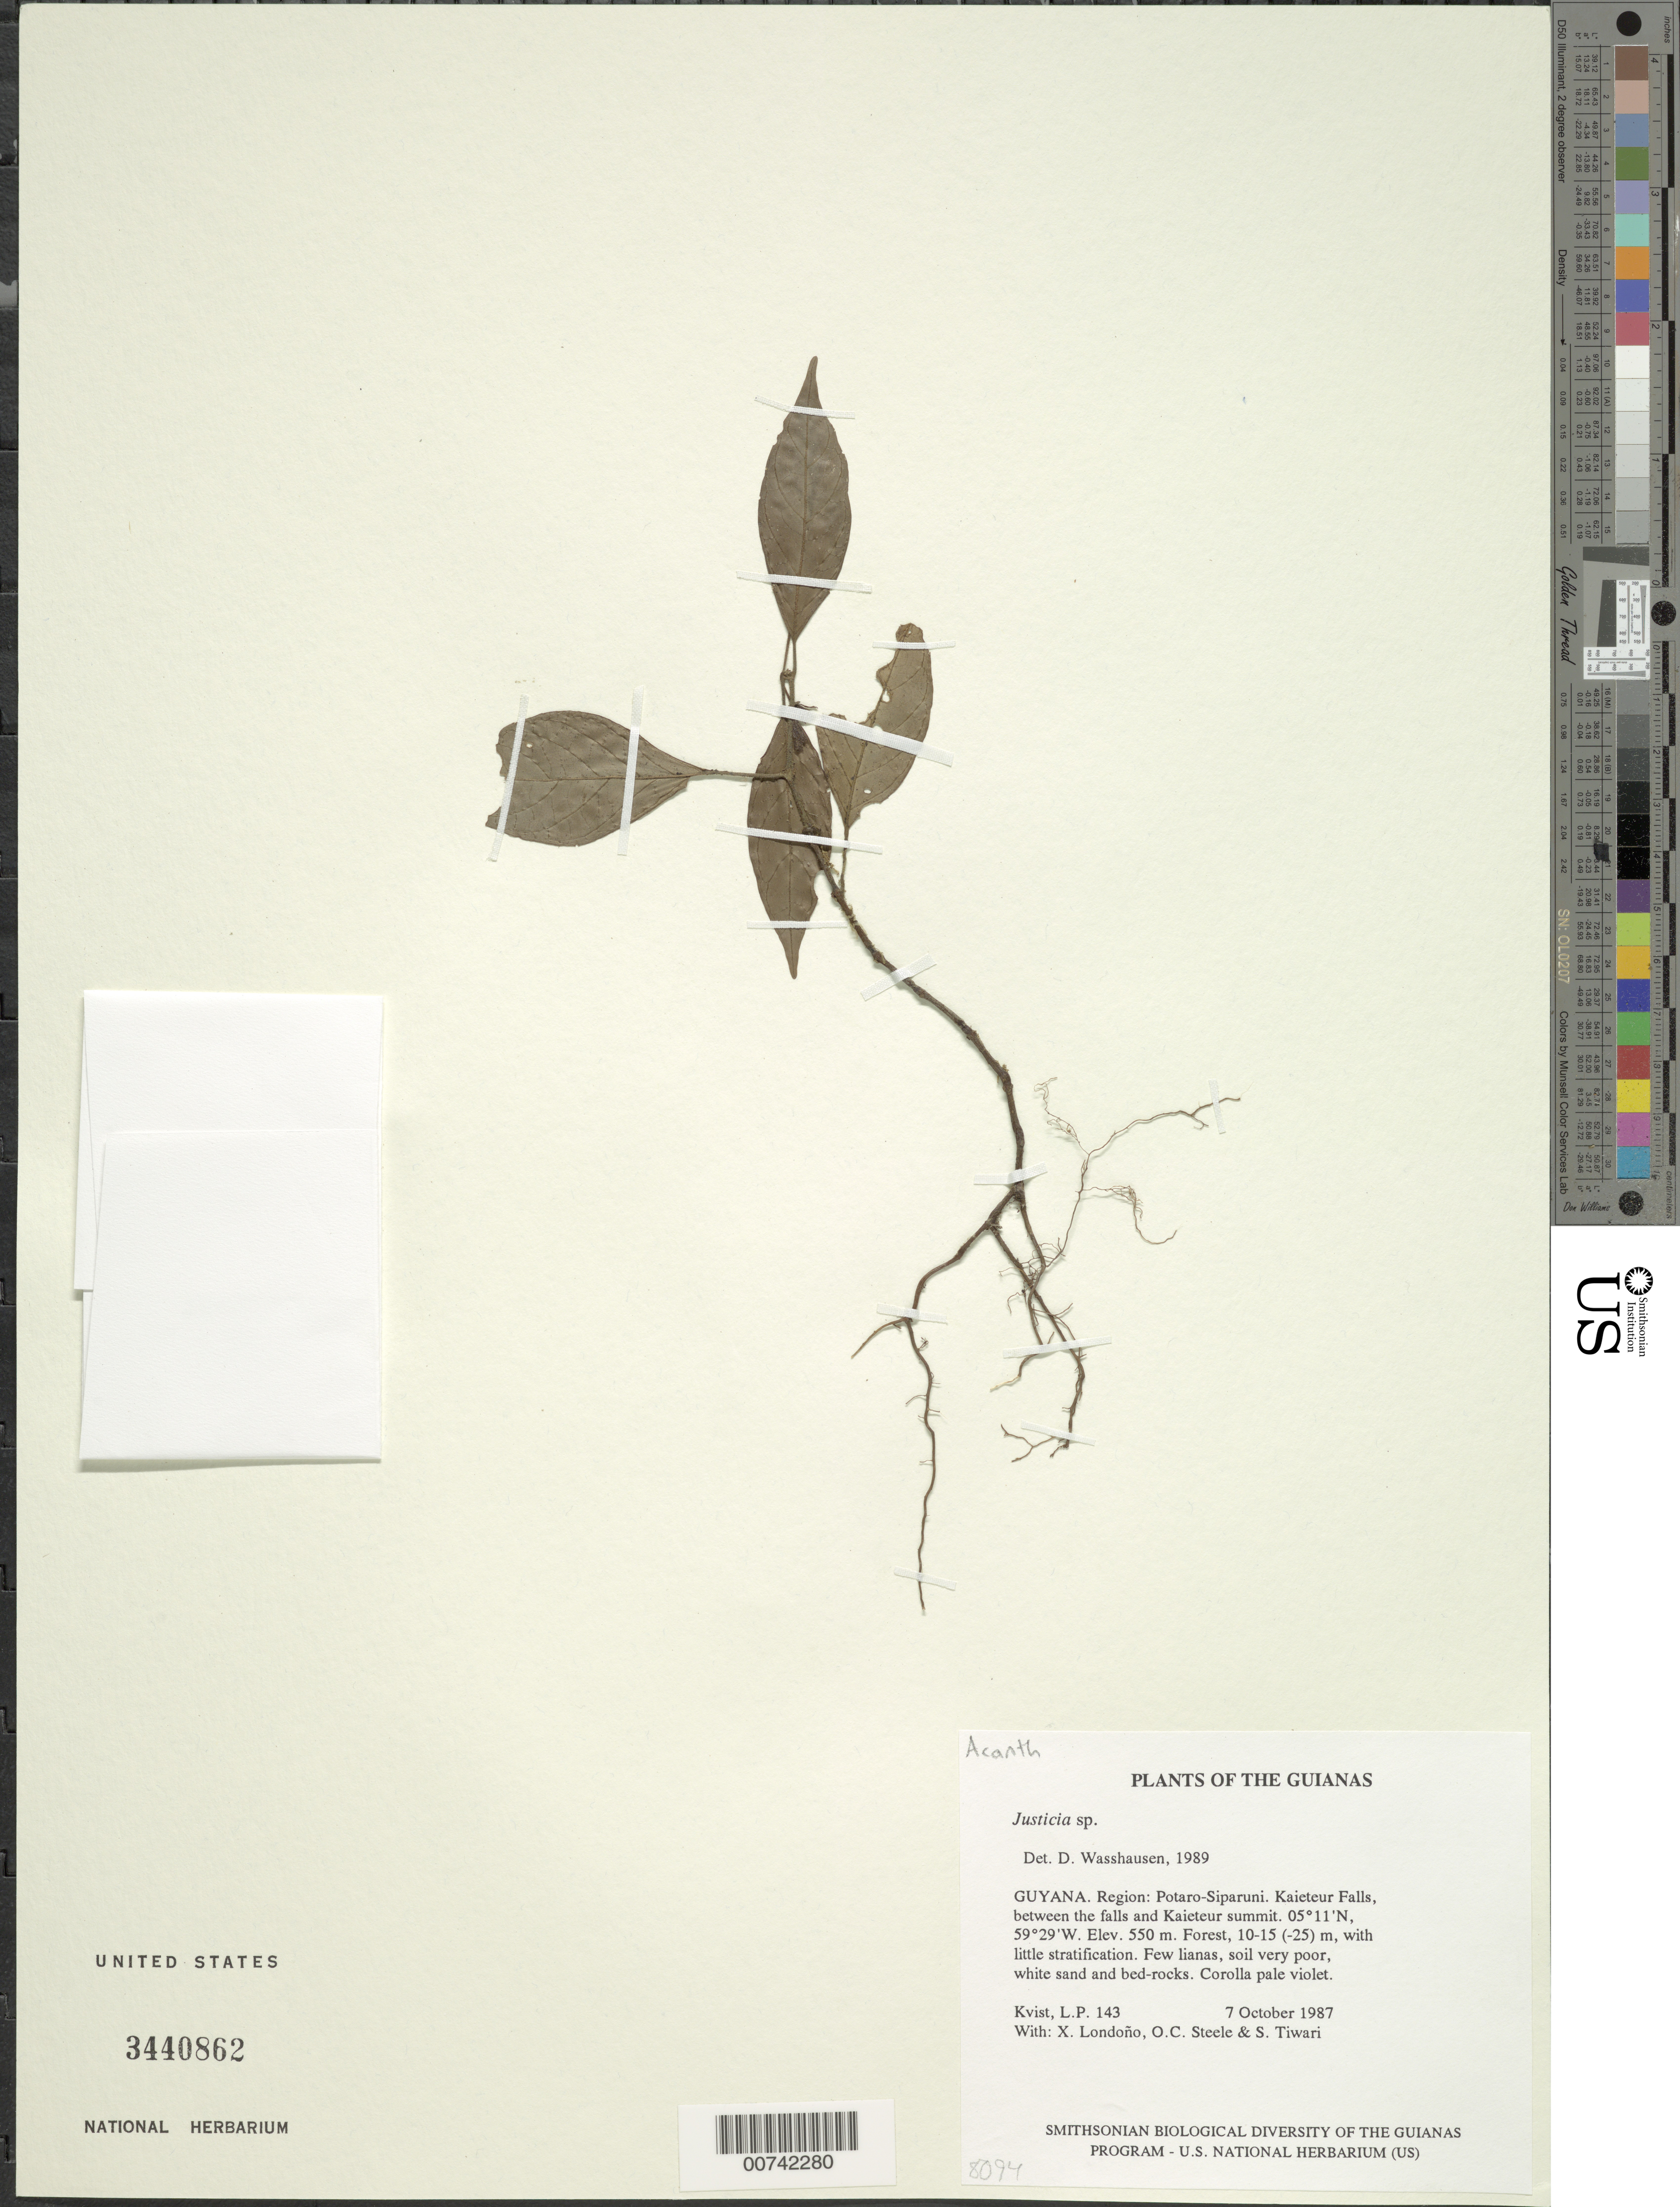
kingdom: Plantae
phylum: Tracheophyta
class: Magnoliopsida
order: Lamiales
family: Acanthaceae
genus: Justicia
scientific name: Justicia sp.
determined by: Wasshausen, Dieter C., (BOT), Smithsonian Institution - National Museum of Natural History (UNITED STATES)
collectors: L. P. Kvist, X. Londoño, O. C. Steele & S. Tiwari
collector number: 143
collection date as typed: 7 October 1987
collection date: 1987-10-07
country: Guyana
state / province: Potaro-Siparuni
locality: Kaieteur Falls, between the falls and Kaieteur summit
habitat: Forest, 10-15 (-25) m, with little stratification. Few lianas, soil very poor, white sand and bed-rocks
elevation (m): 550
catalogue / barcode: US 3440862